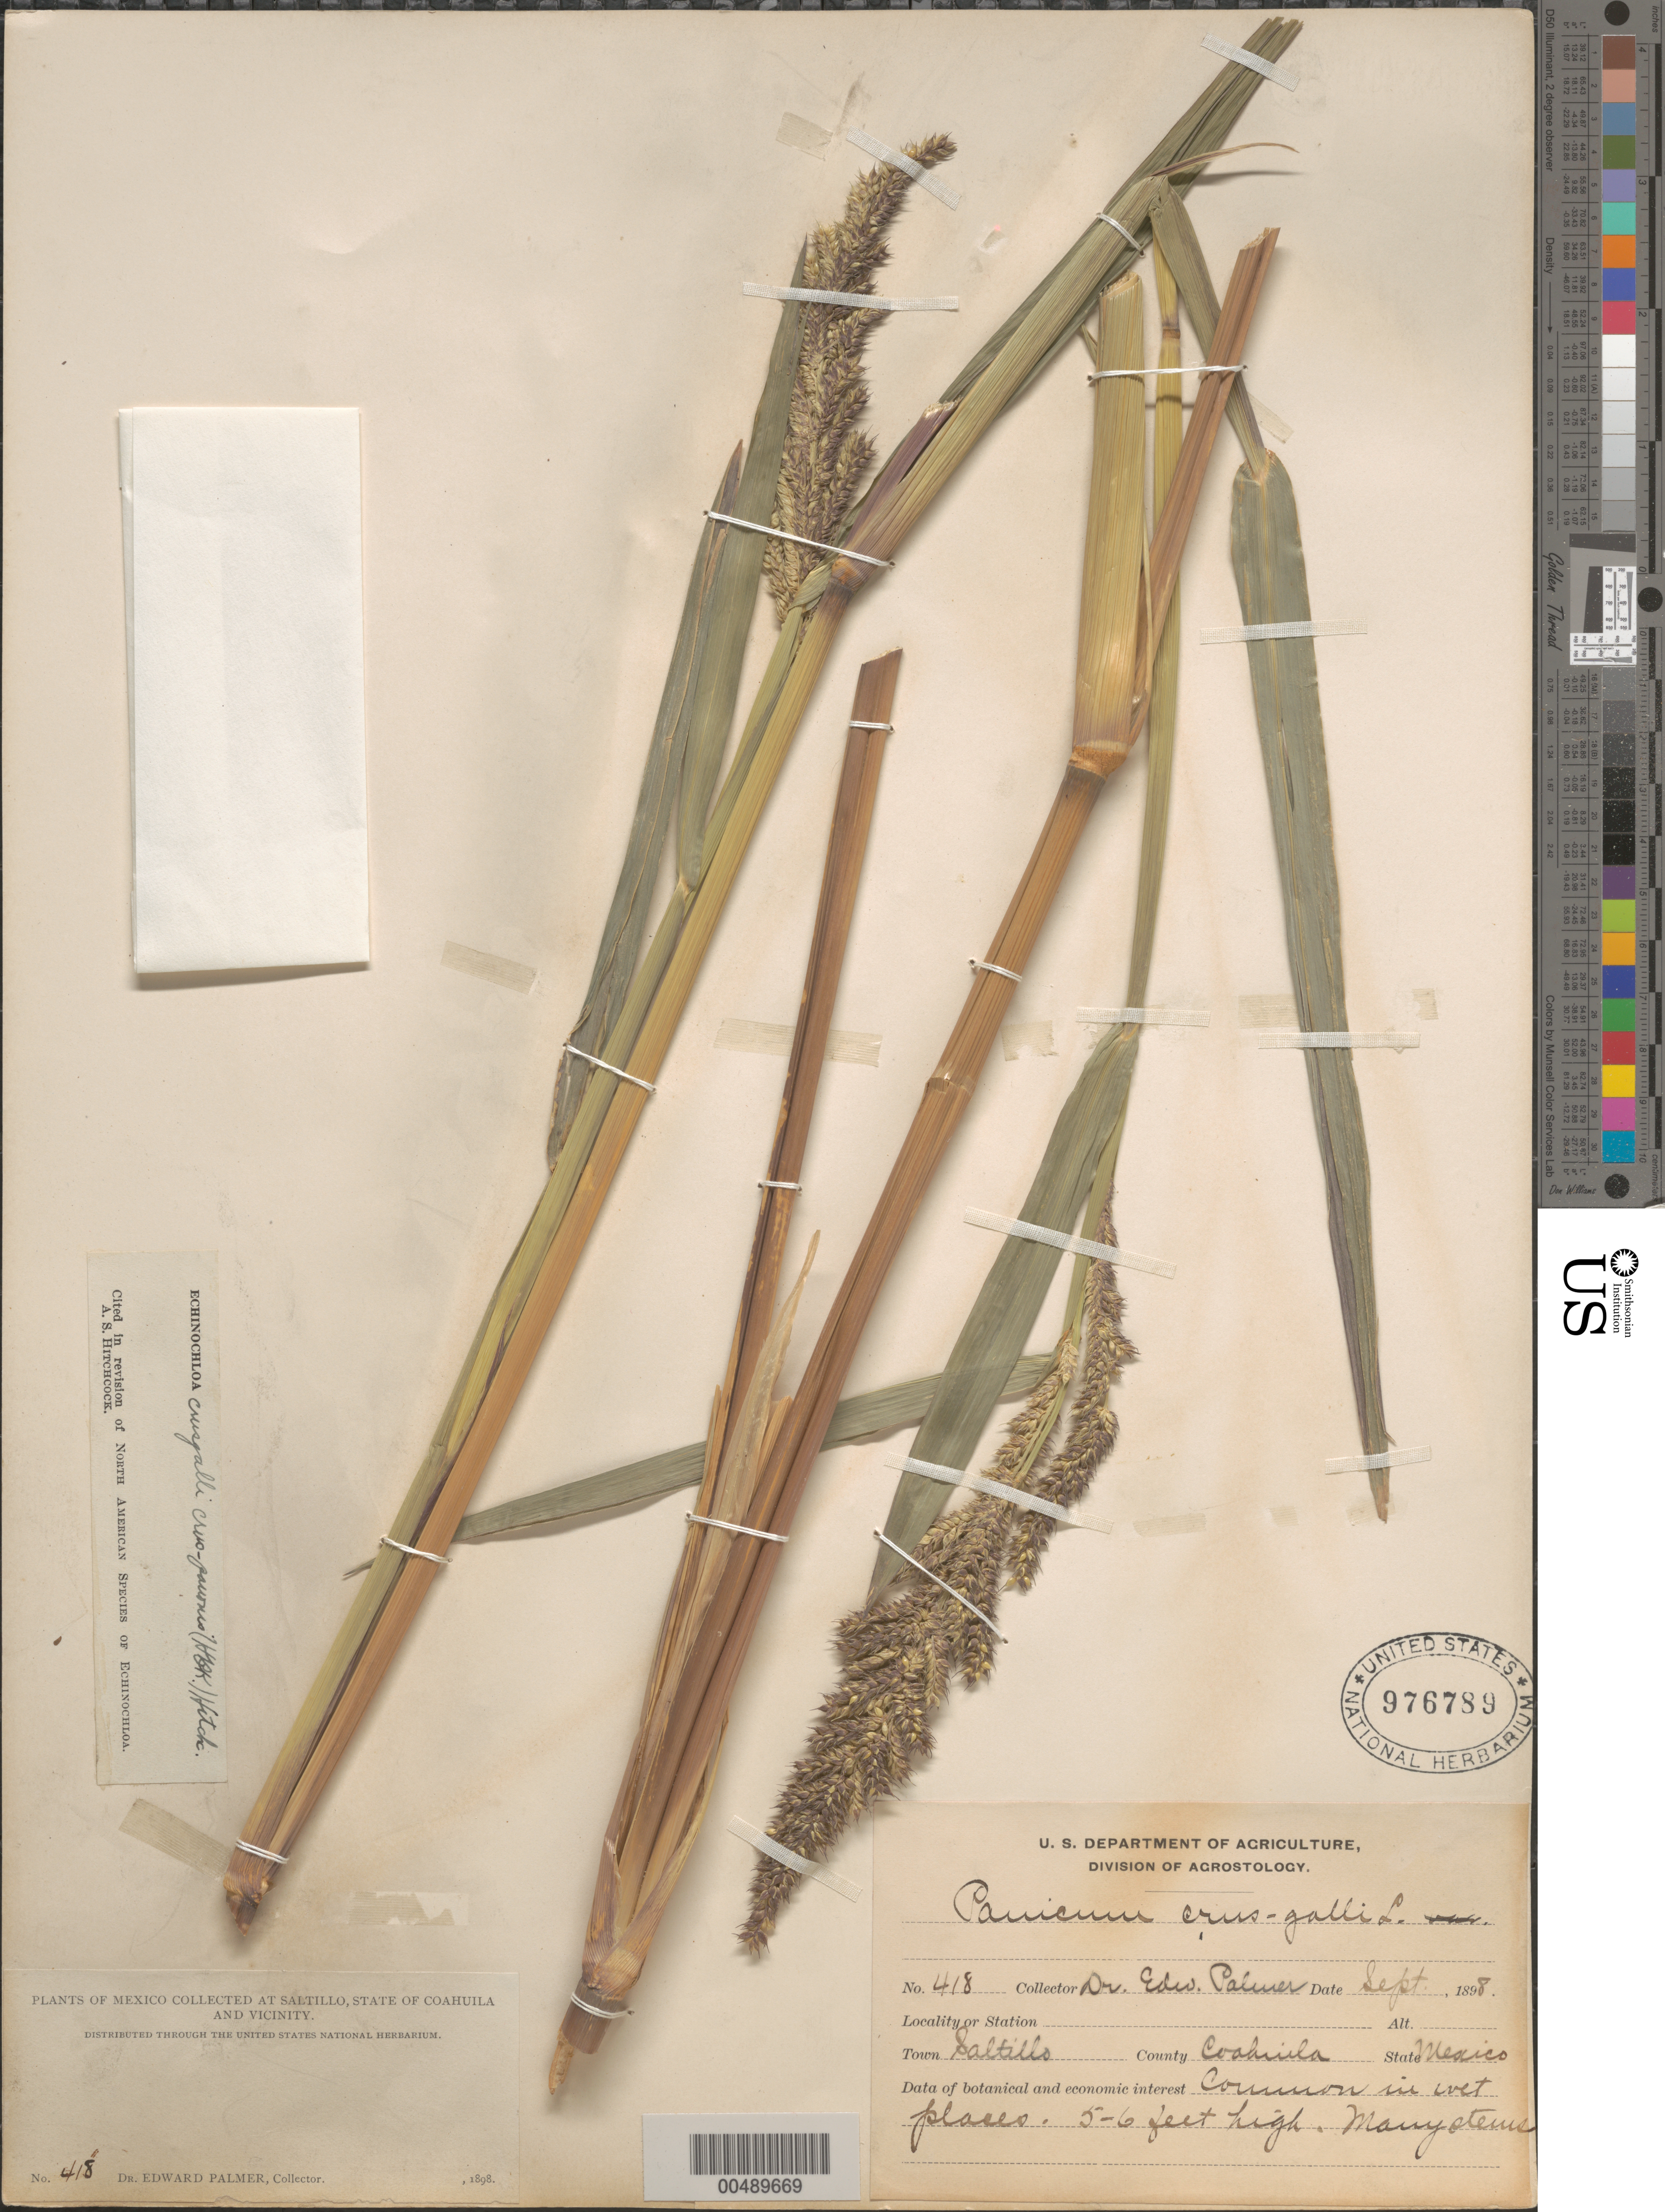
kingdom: Plantae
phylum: Tracheophyta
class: Liliopsida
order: Poales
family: Poaceae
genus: Echinochloa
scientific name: Echinochloa crus-galli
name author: (L.) P. Beauv.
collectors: E. Palmer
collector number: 418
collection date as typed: Sep 1898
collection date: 1898-09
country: Mexico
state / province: Coahuila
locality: Saltillo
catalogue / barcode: US 976789